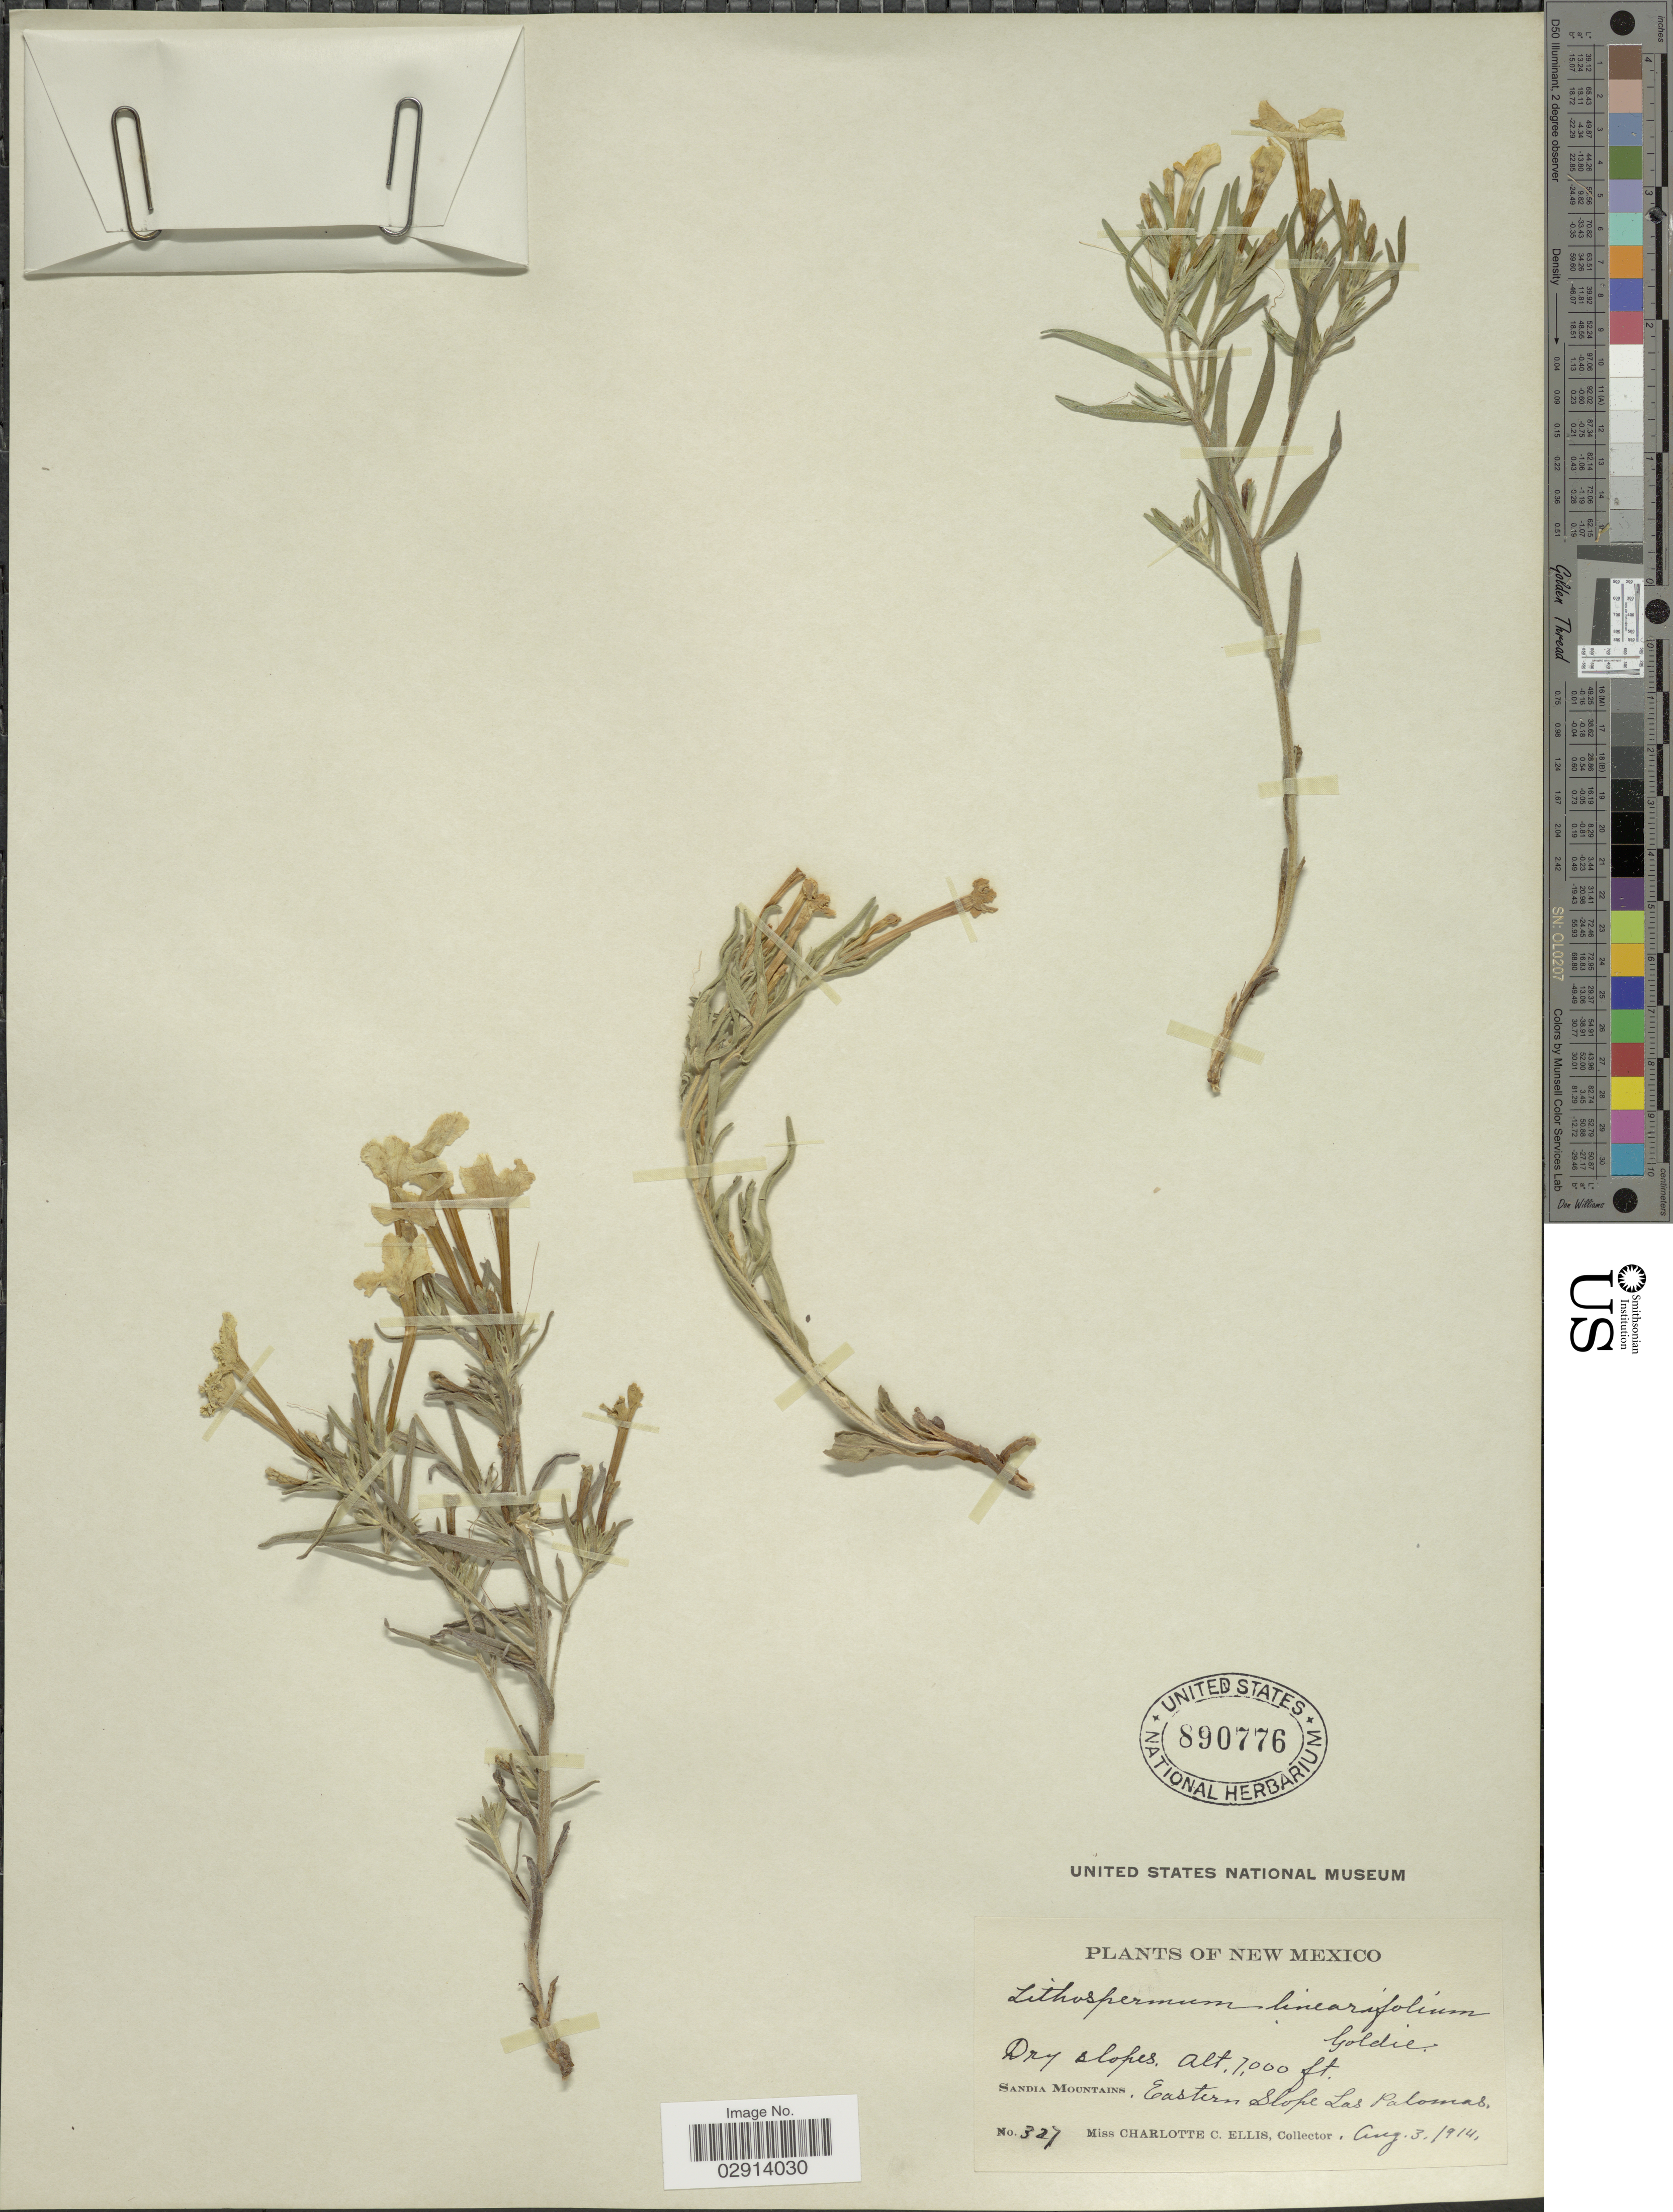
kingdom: Plantae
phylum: Tracheophyta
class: Magnoliopsida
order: Boraginales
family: Boraginaceae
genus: Lithospermum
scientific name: Lithospermum incisum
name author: Lehm.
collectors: C. C. Ellis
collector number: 327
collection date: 1914-08-03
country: United States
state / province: New Mexico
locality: Sandia Mountains, Eastern slope Las Palomas.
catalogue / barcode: US 890776